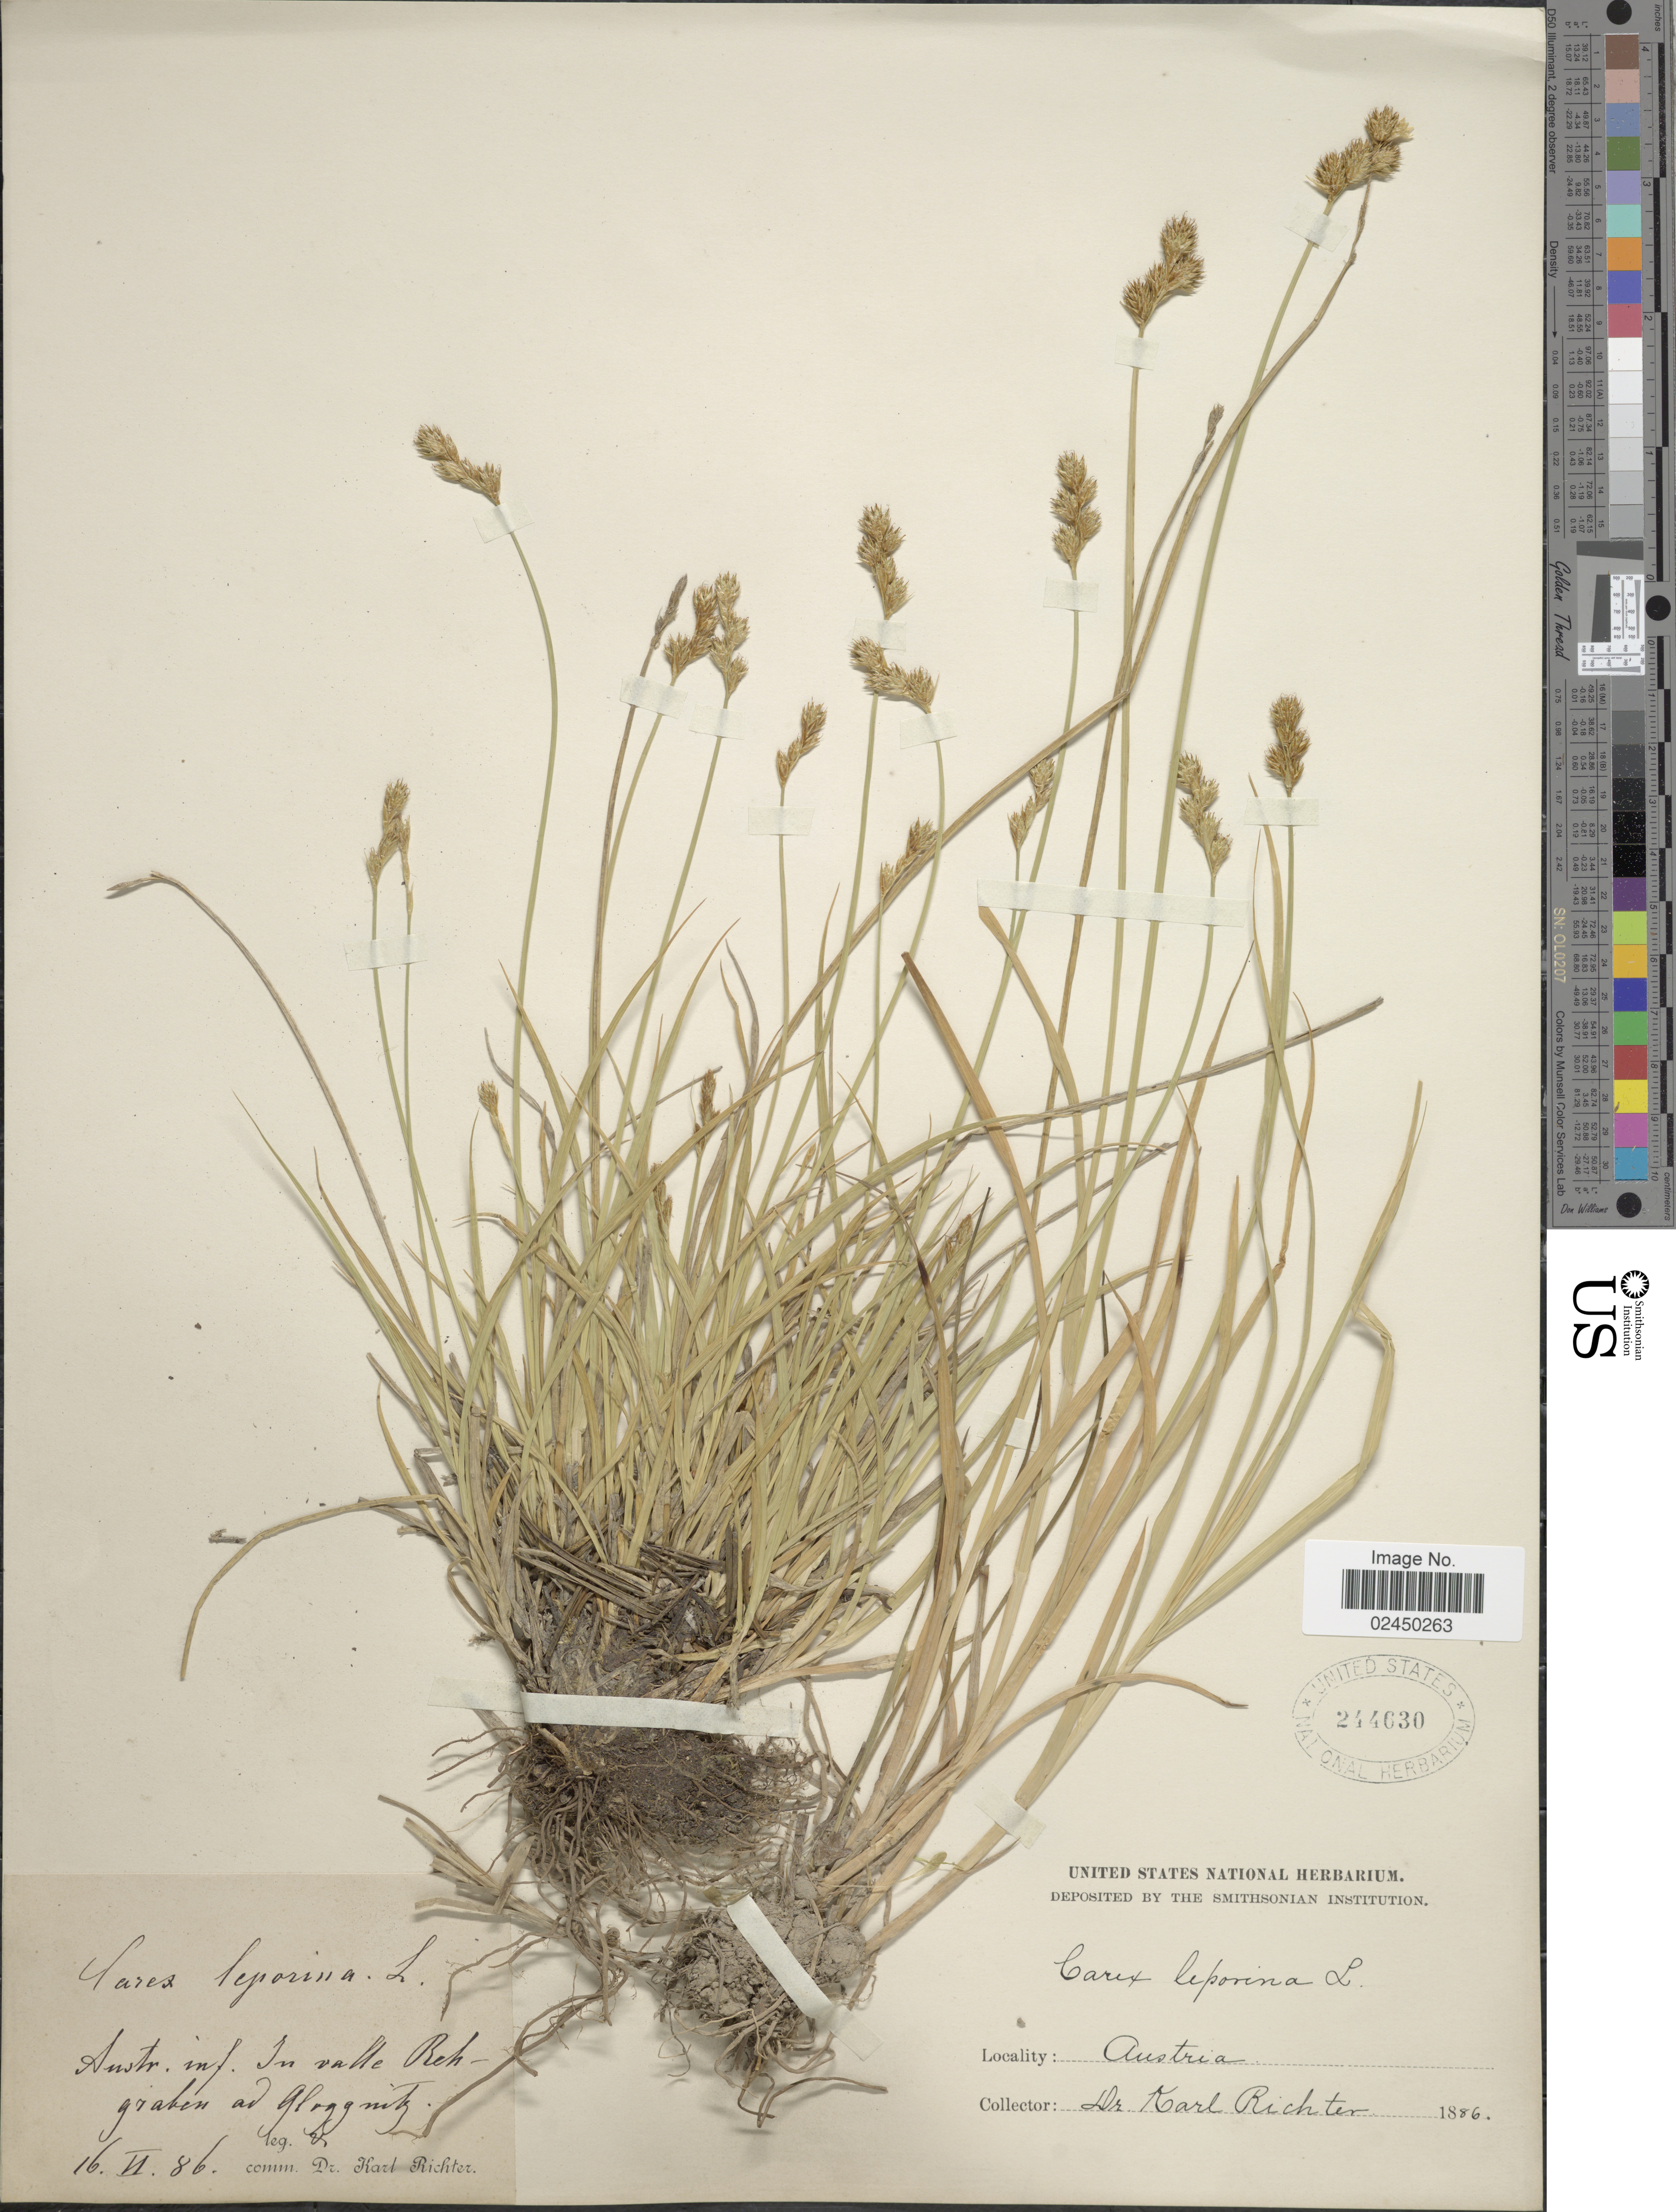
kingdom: Plantae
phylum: Tracheophyta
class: Liliopsida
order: Poales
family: Cyperaceae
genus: Carex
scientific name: Carex leporina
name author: L.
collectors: K. Richter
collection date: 1886-06-16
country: Austria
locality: Austria inf. In valle Rehgraben ad Gloggnitz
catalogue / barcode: US 244630